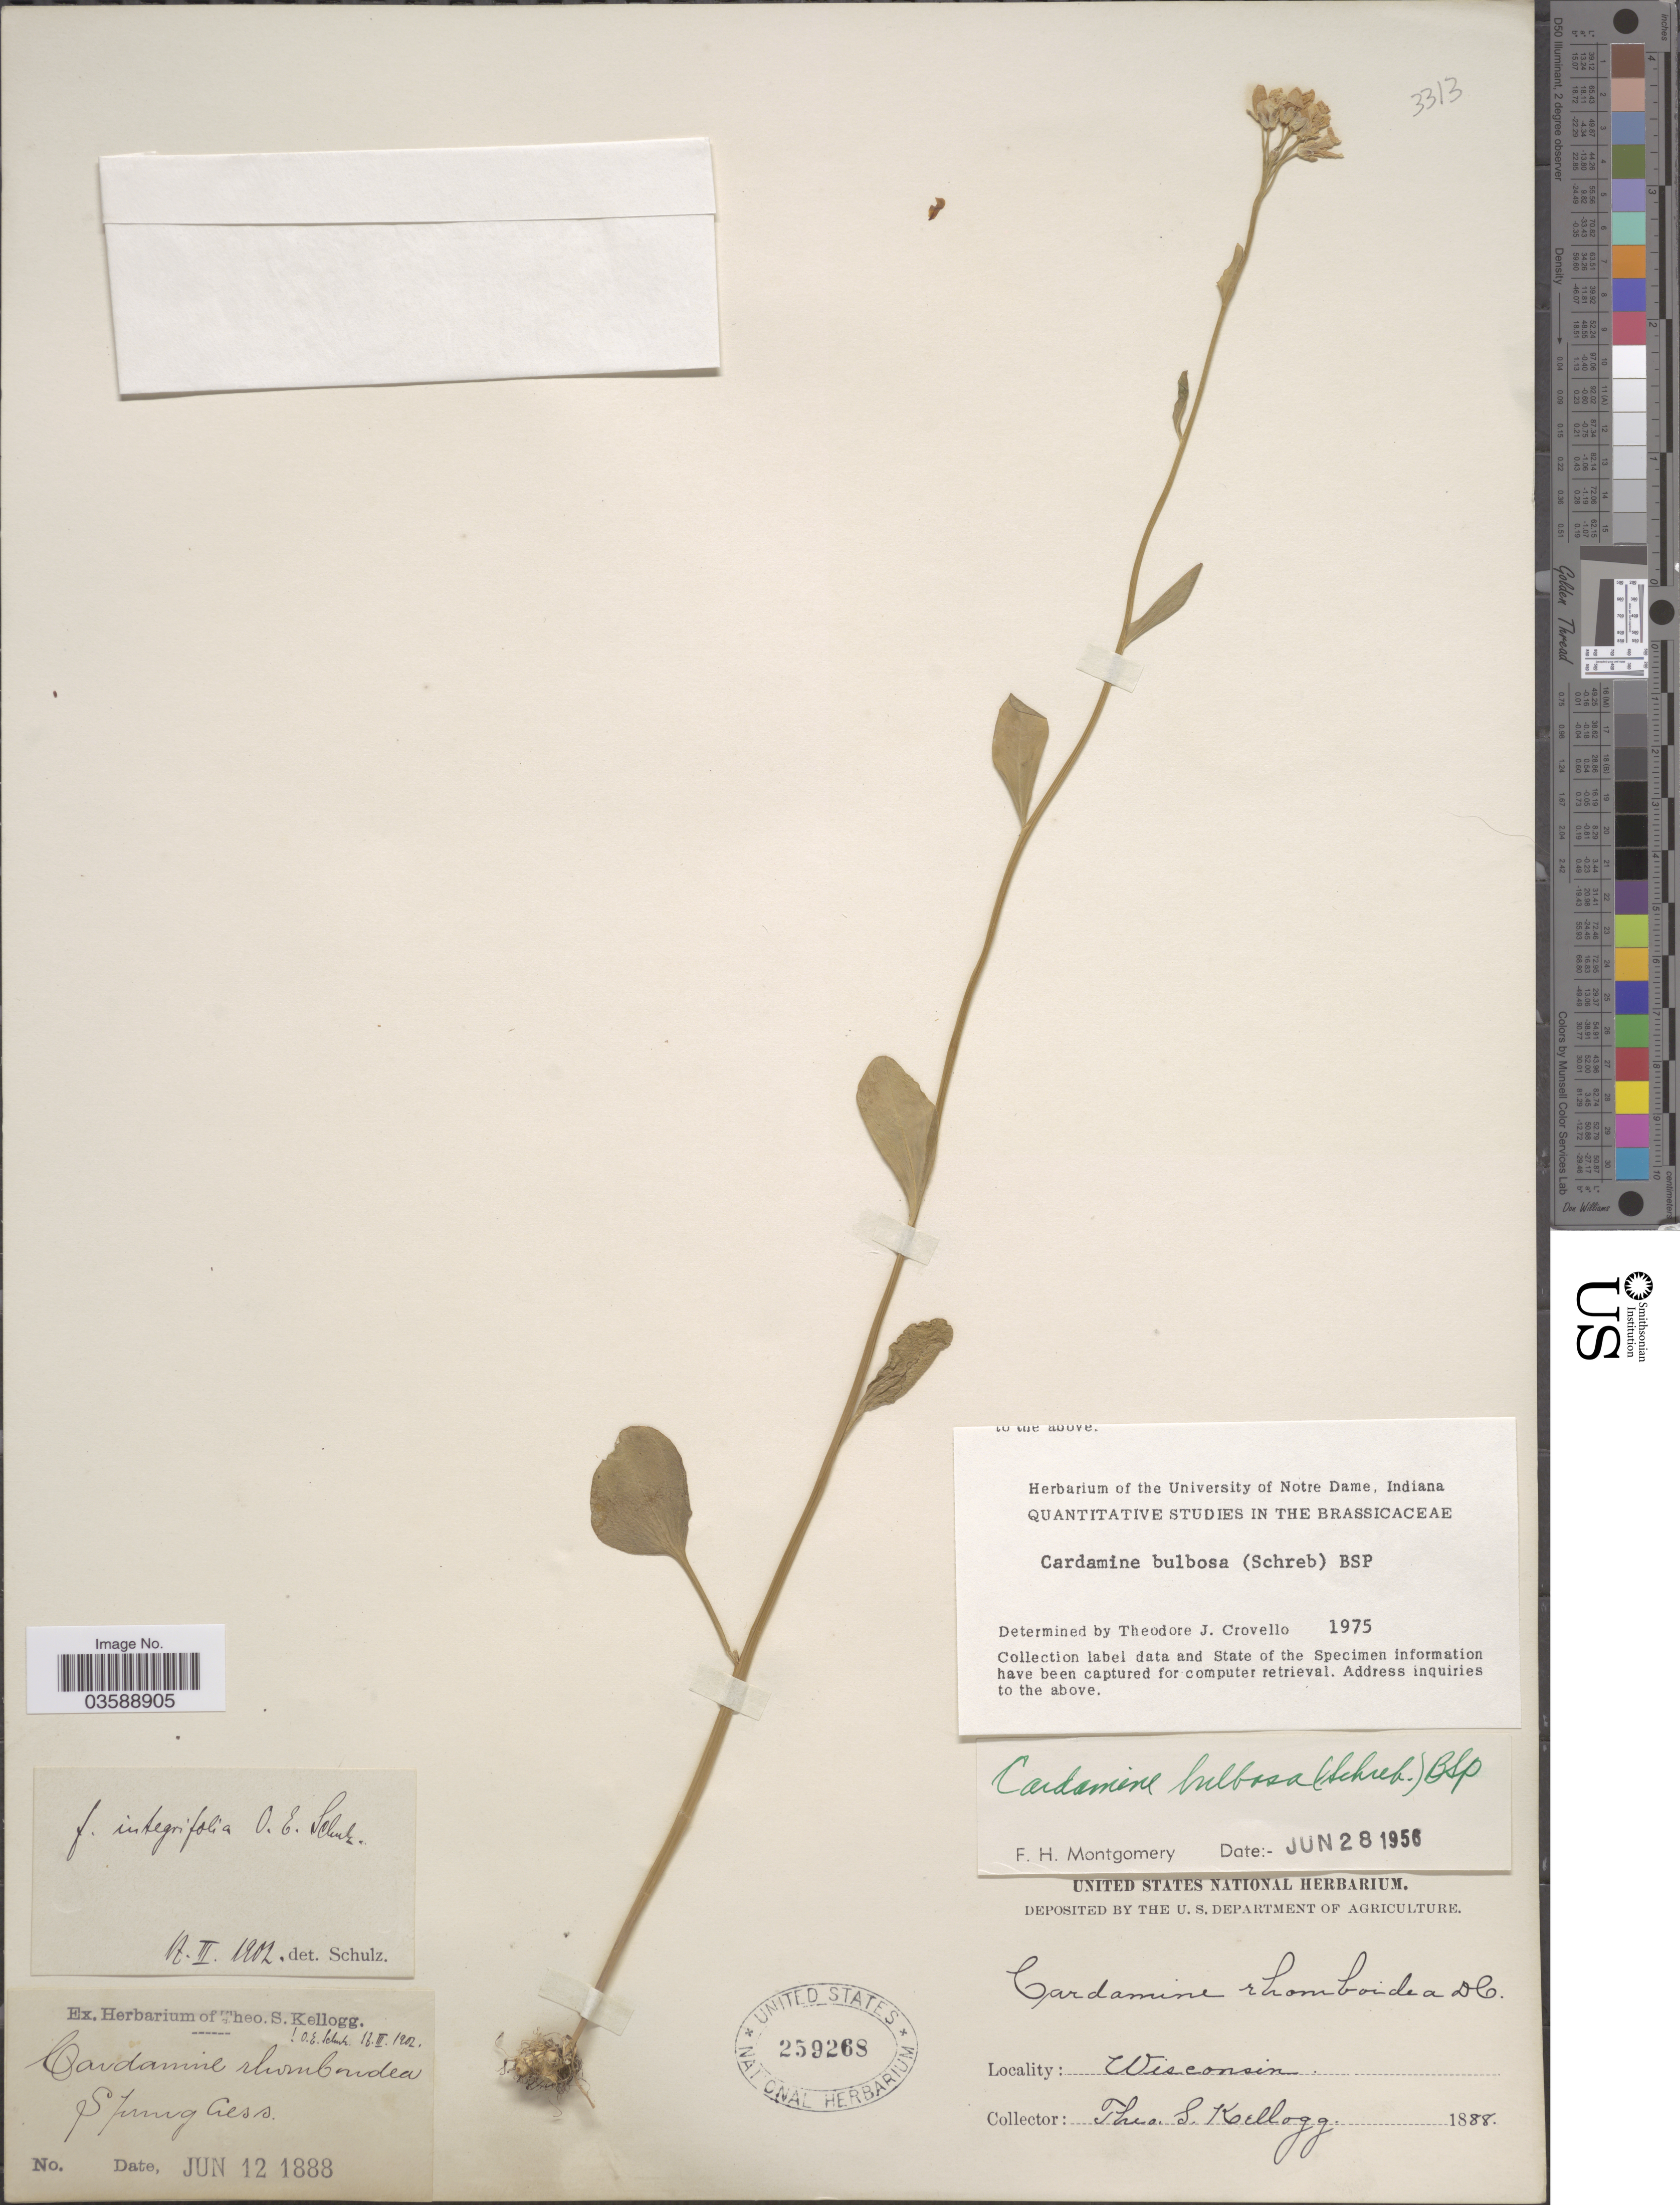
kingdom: Plantae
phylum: Tracheophyta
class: Magnoliopsida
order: Brassicales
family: Brassicaceae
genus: Cardamine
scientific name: Cardamine bulbosa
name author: (Schreb. ex Muhl.) Britton et al.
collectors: T. S. Kellogg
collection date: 1888-06-12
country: United States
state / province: Wisconsin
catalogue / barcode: US 259268